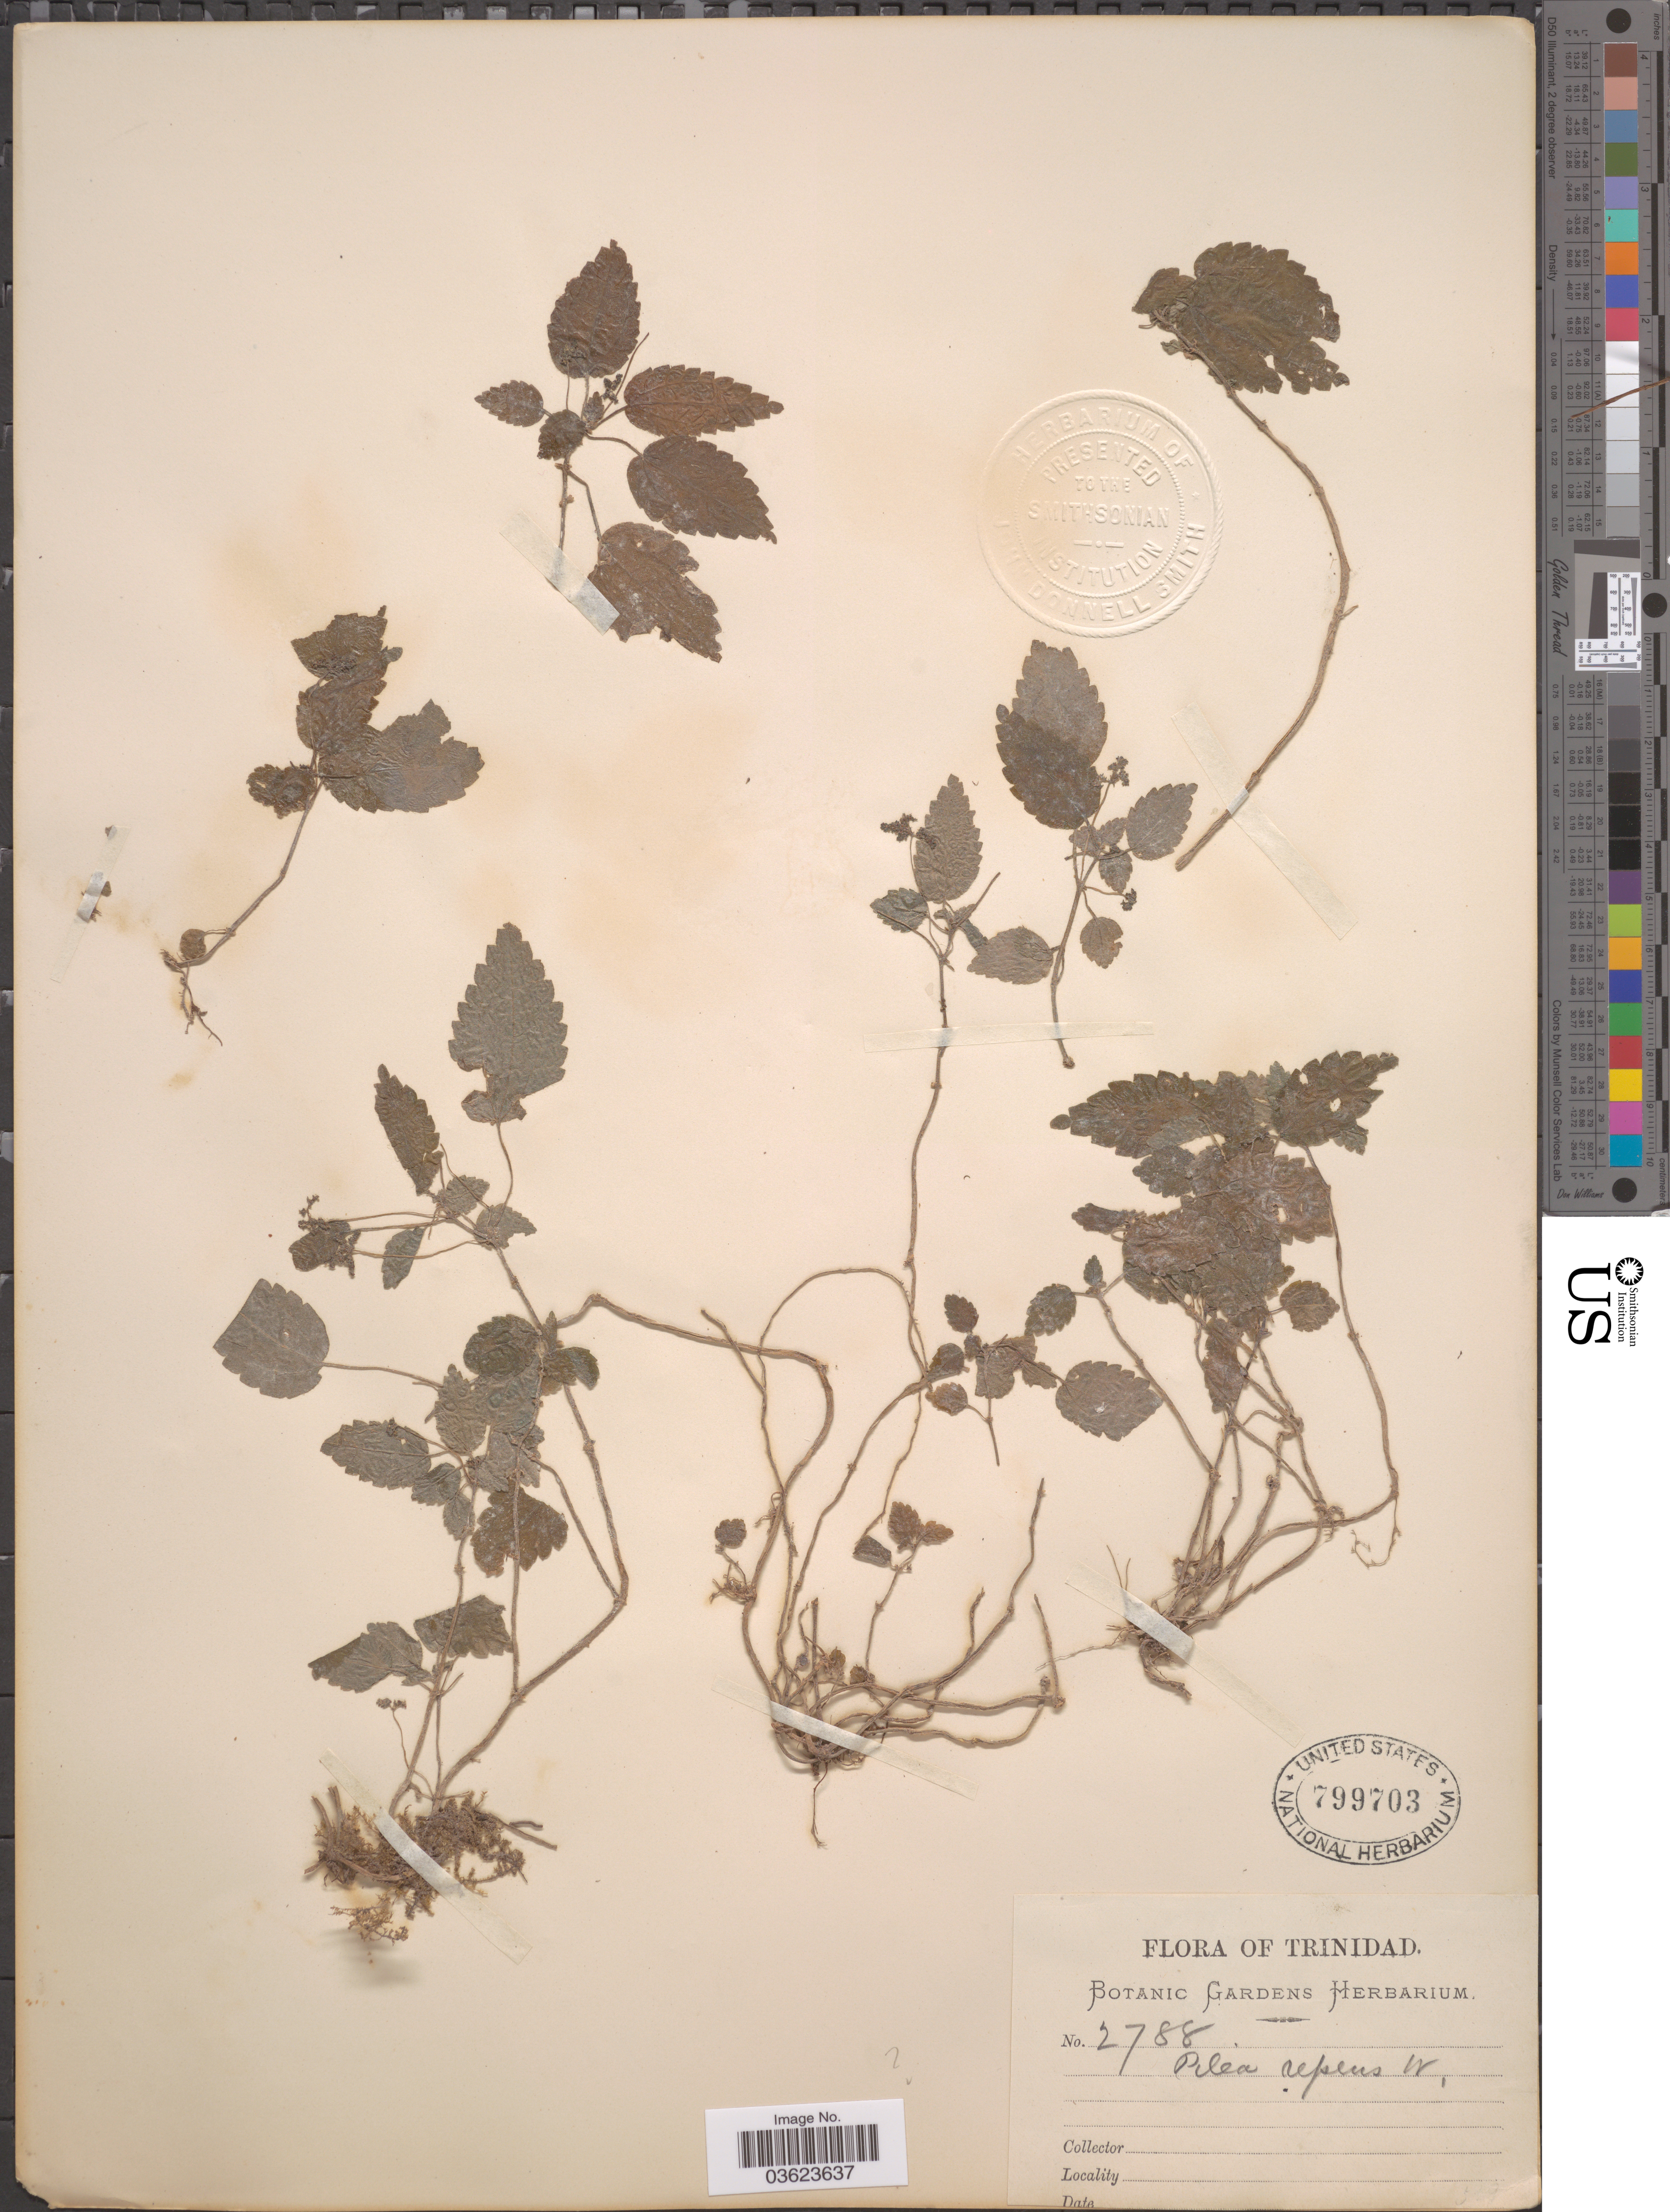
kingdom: Plantae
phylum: Tracheophyta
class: Magnoliopsida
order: Rosales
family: Urticaceae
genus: Pilea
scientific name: Pilea repens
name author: (Sw.) Wedd.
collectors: ex herb. Botanic Gardens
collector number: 2788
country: Trinidad and Tobago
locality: Trinidad.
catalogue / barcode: US 799703